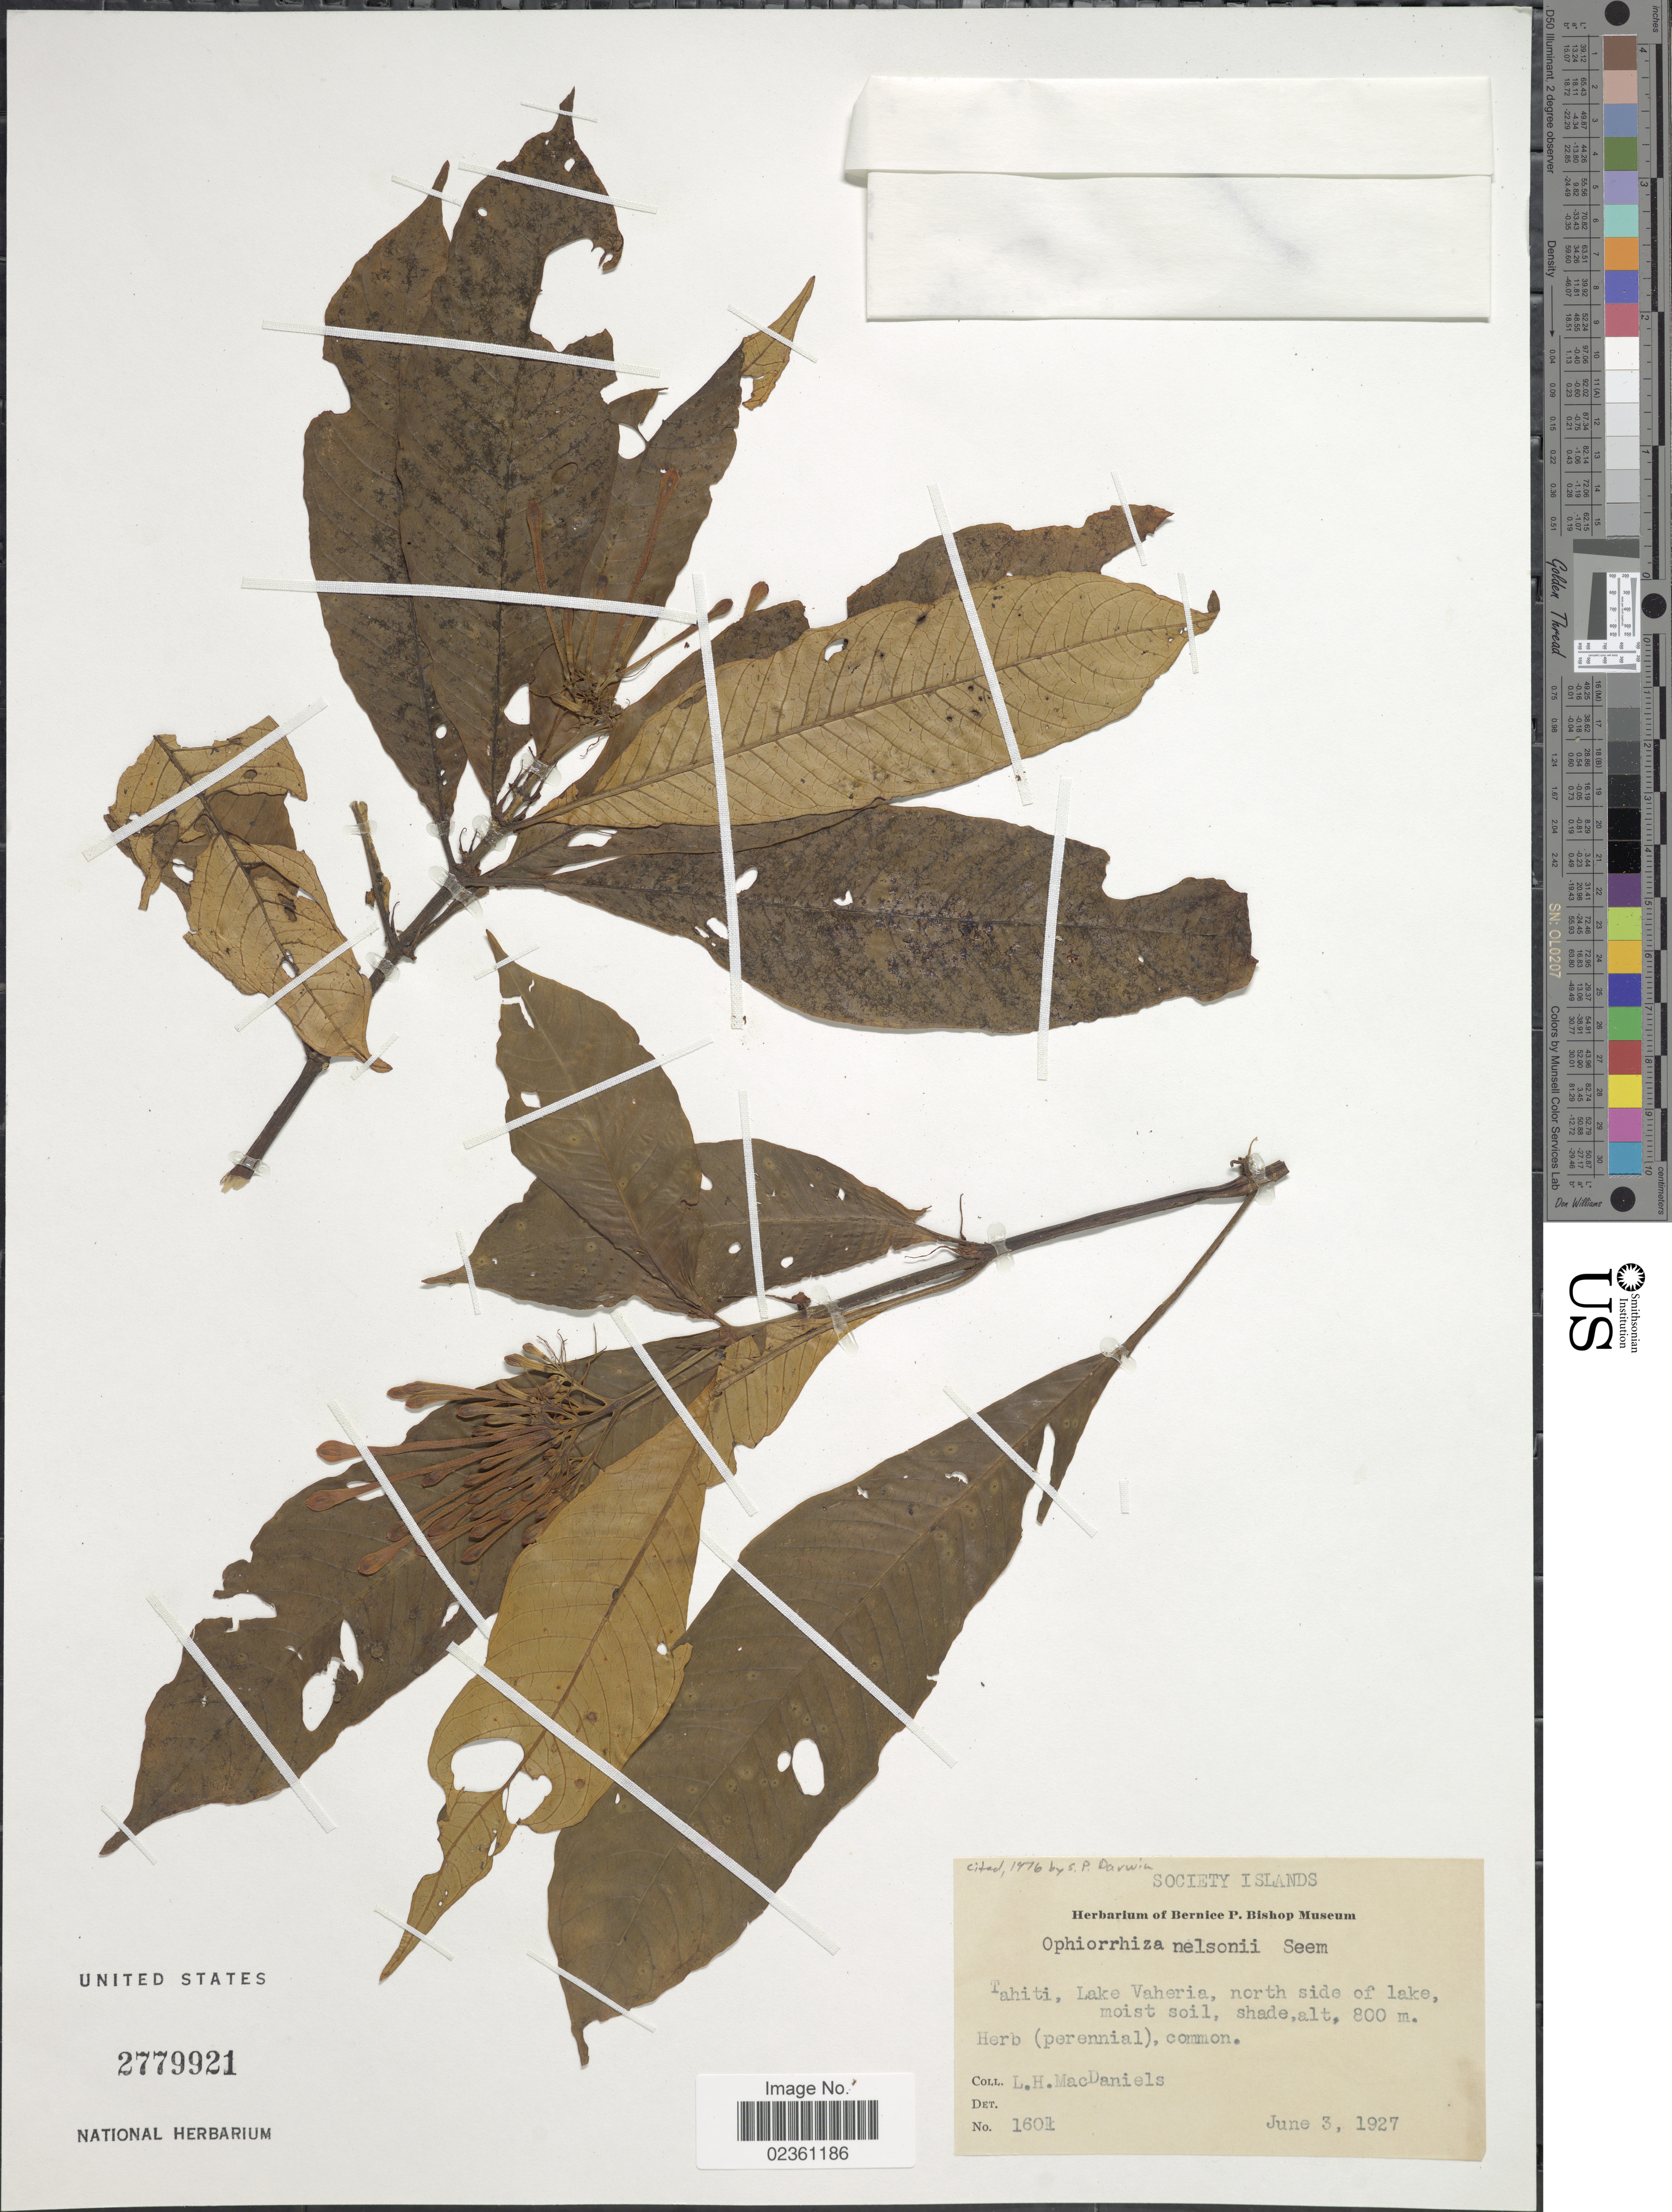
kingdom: Plantae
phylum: Tracheophyta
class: Magnoliopsida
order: Gentianales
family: Rubiaceae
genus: Ophiorrhiza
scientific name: Ophiorrhiza nelsonii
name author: Seem.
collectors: L. H. MacDaniels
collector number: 1601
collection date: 1927-06-03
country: French Polynesia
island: Tahiti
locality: Society Islands, Tahiti, Lake Vaheria, north side of lake, moist soil, shade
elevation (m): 800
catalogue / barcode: US 2779921